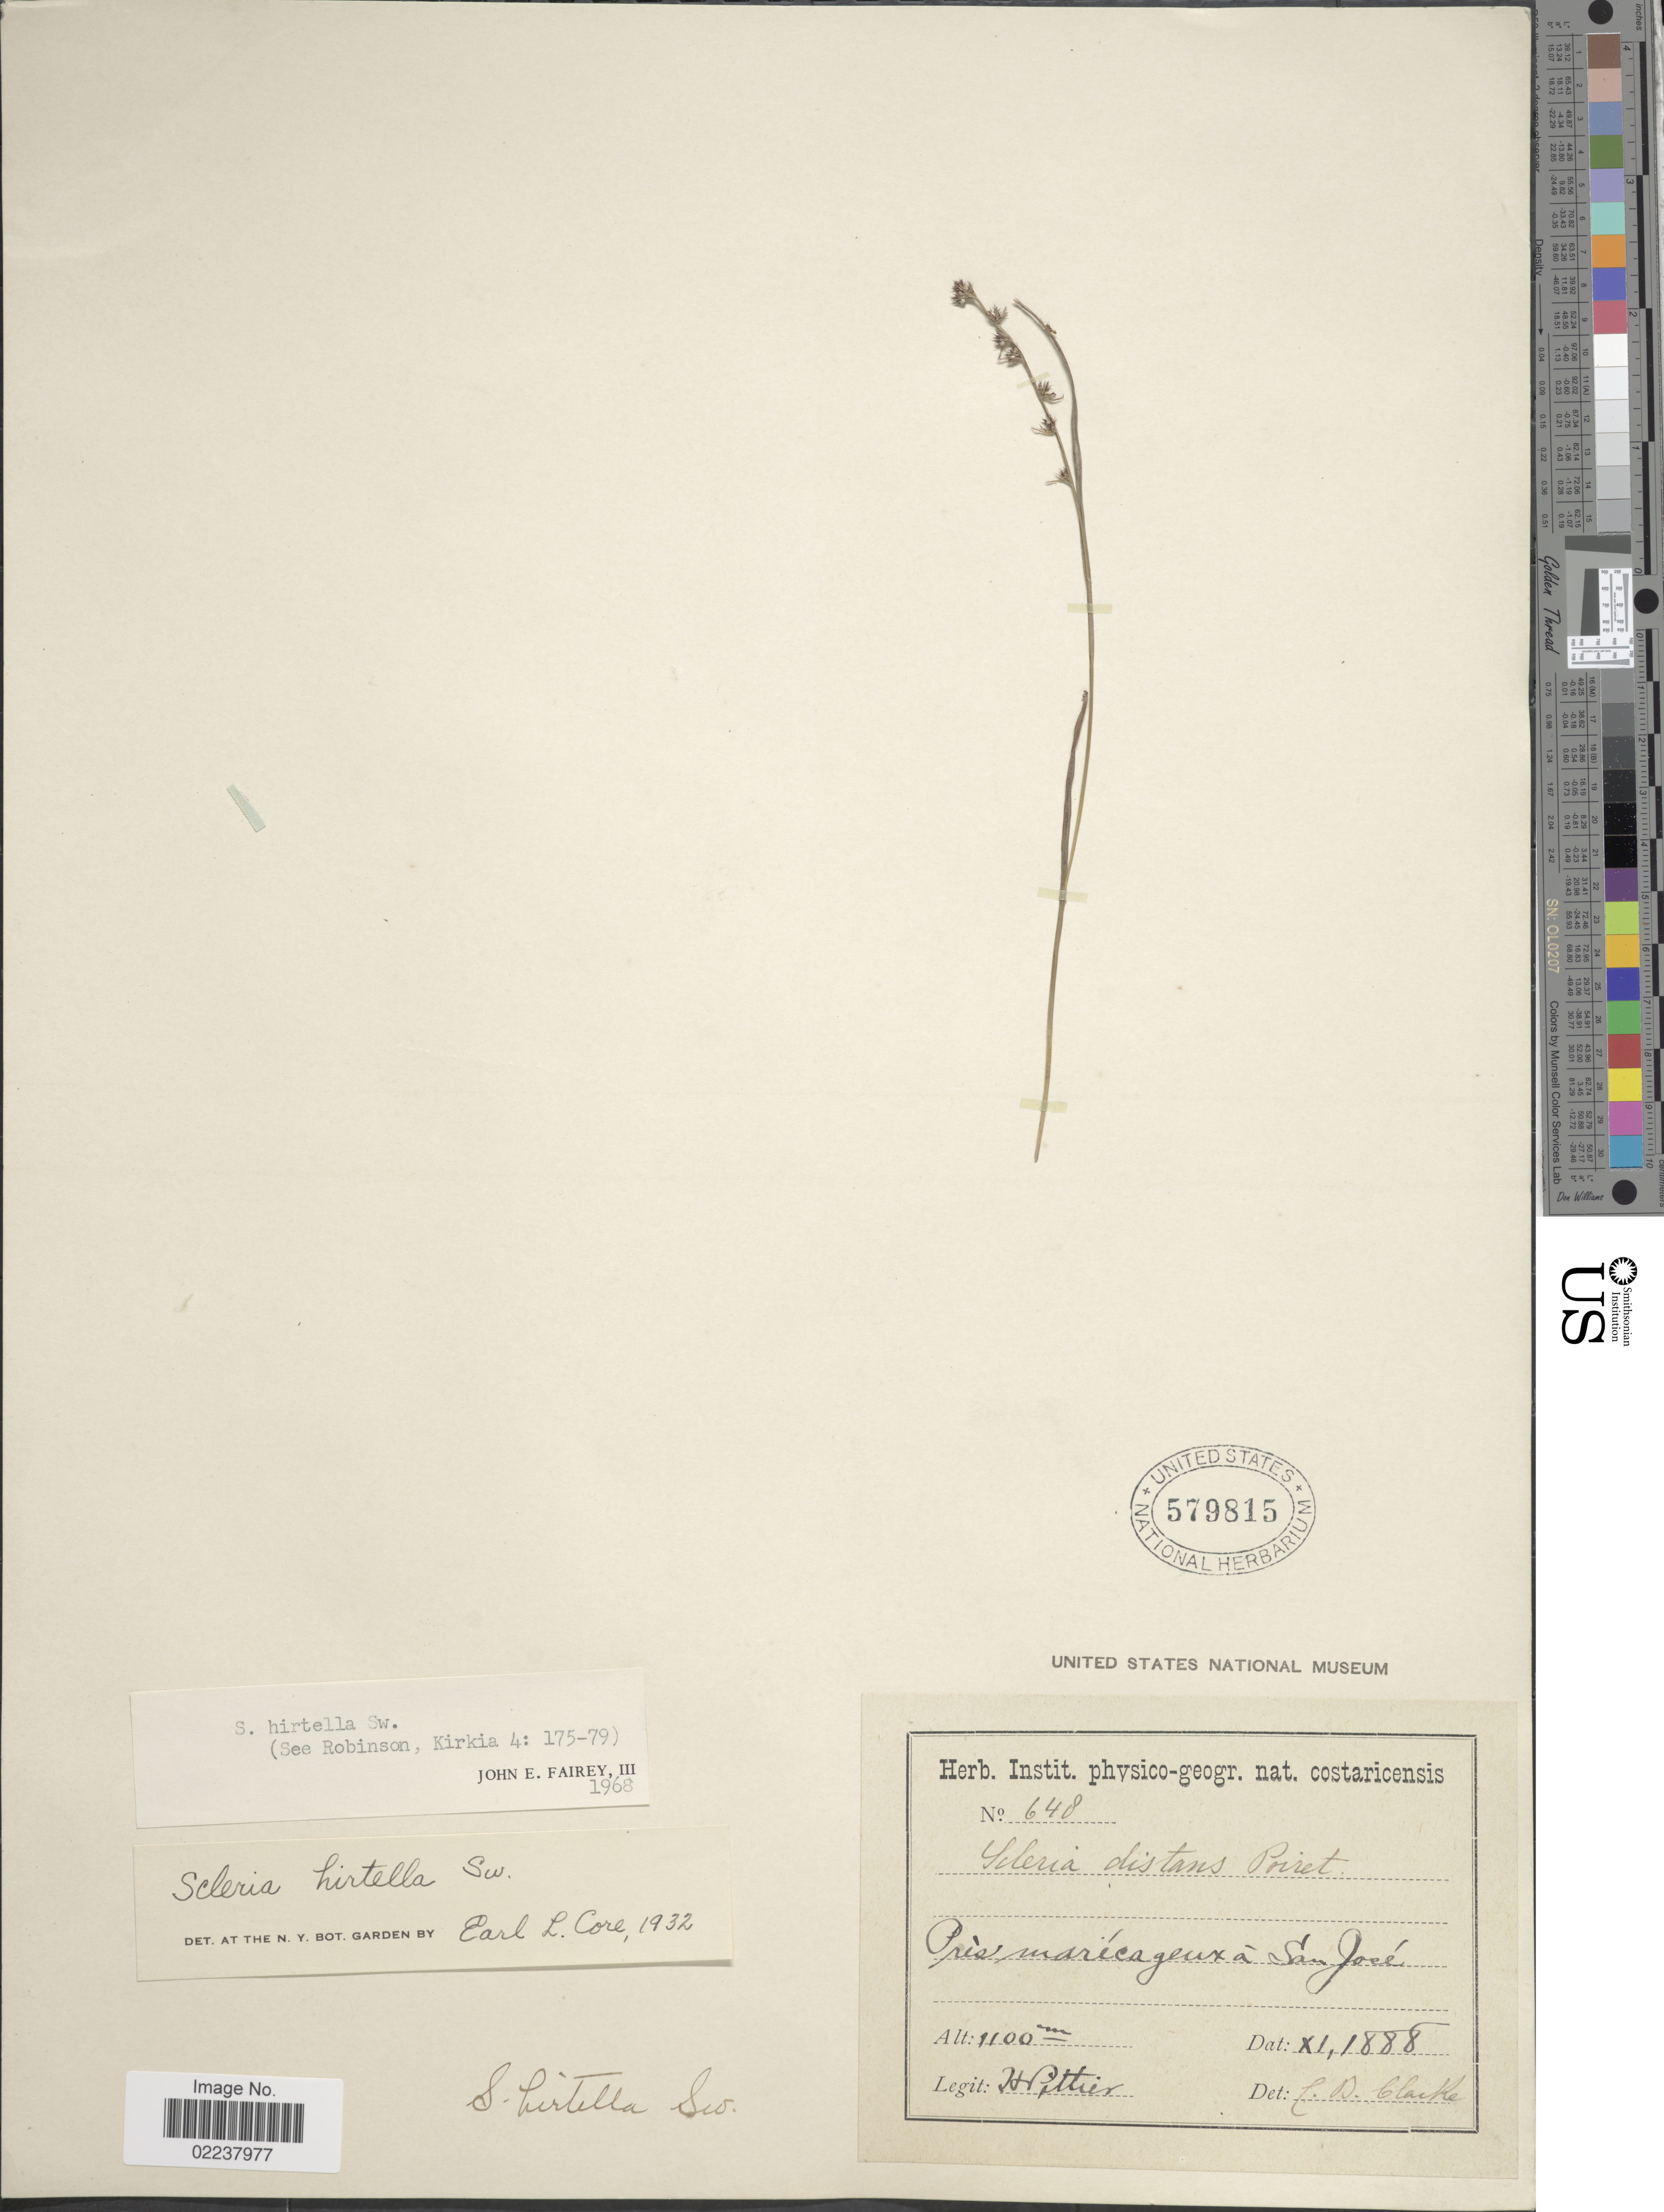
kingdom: Plantae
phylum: Tracheophyta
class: Liliopsida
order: Poales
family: Cyperaceae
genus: Scleria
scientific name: Scleria hirtella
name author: Sw.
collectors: H. F. Pittier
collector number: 648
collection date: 1888-11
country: Costa Rica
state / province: San José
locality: Pres maricageux a San Jose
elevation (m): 1100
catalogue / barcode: US 579815